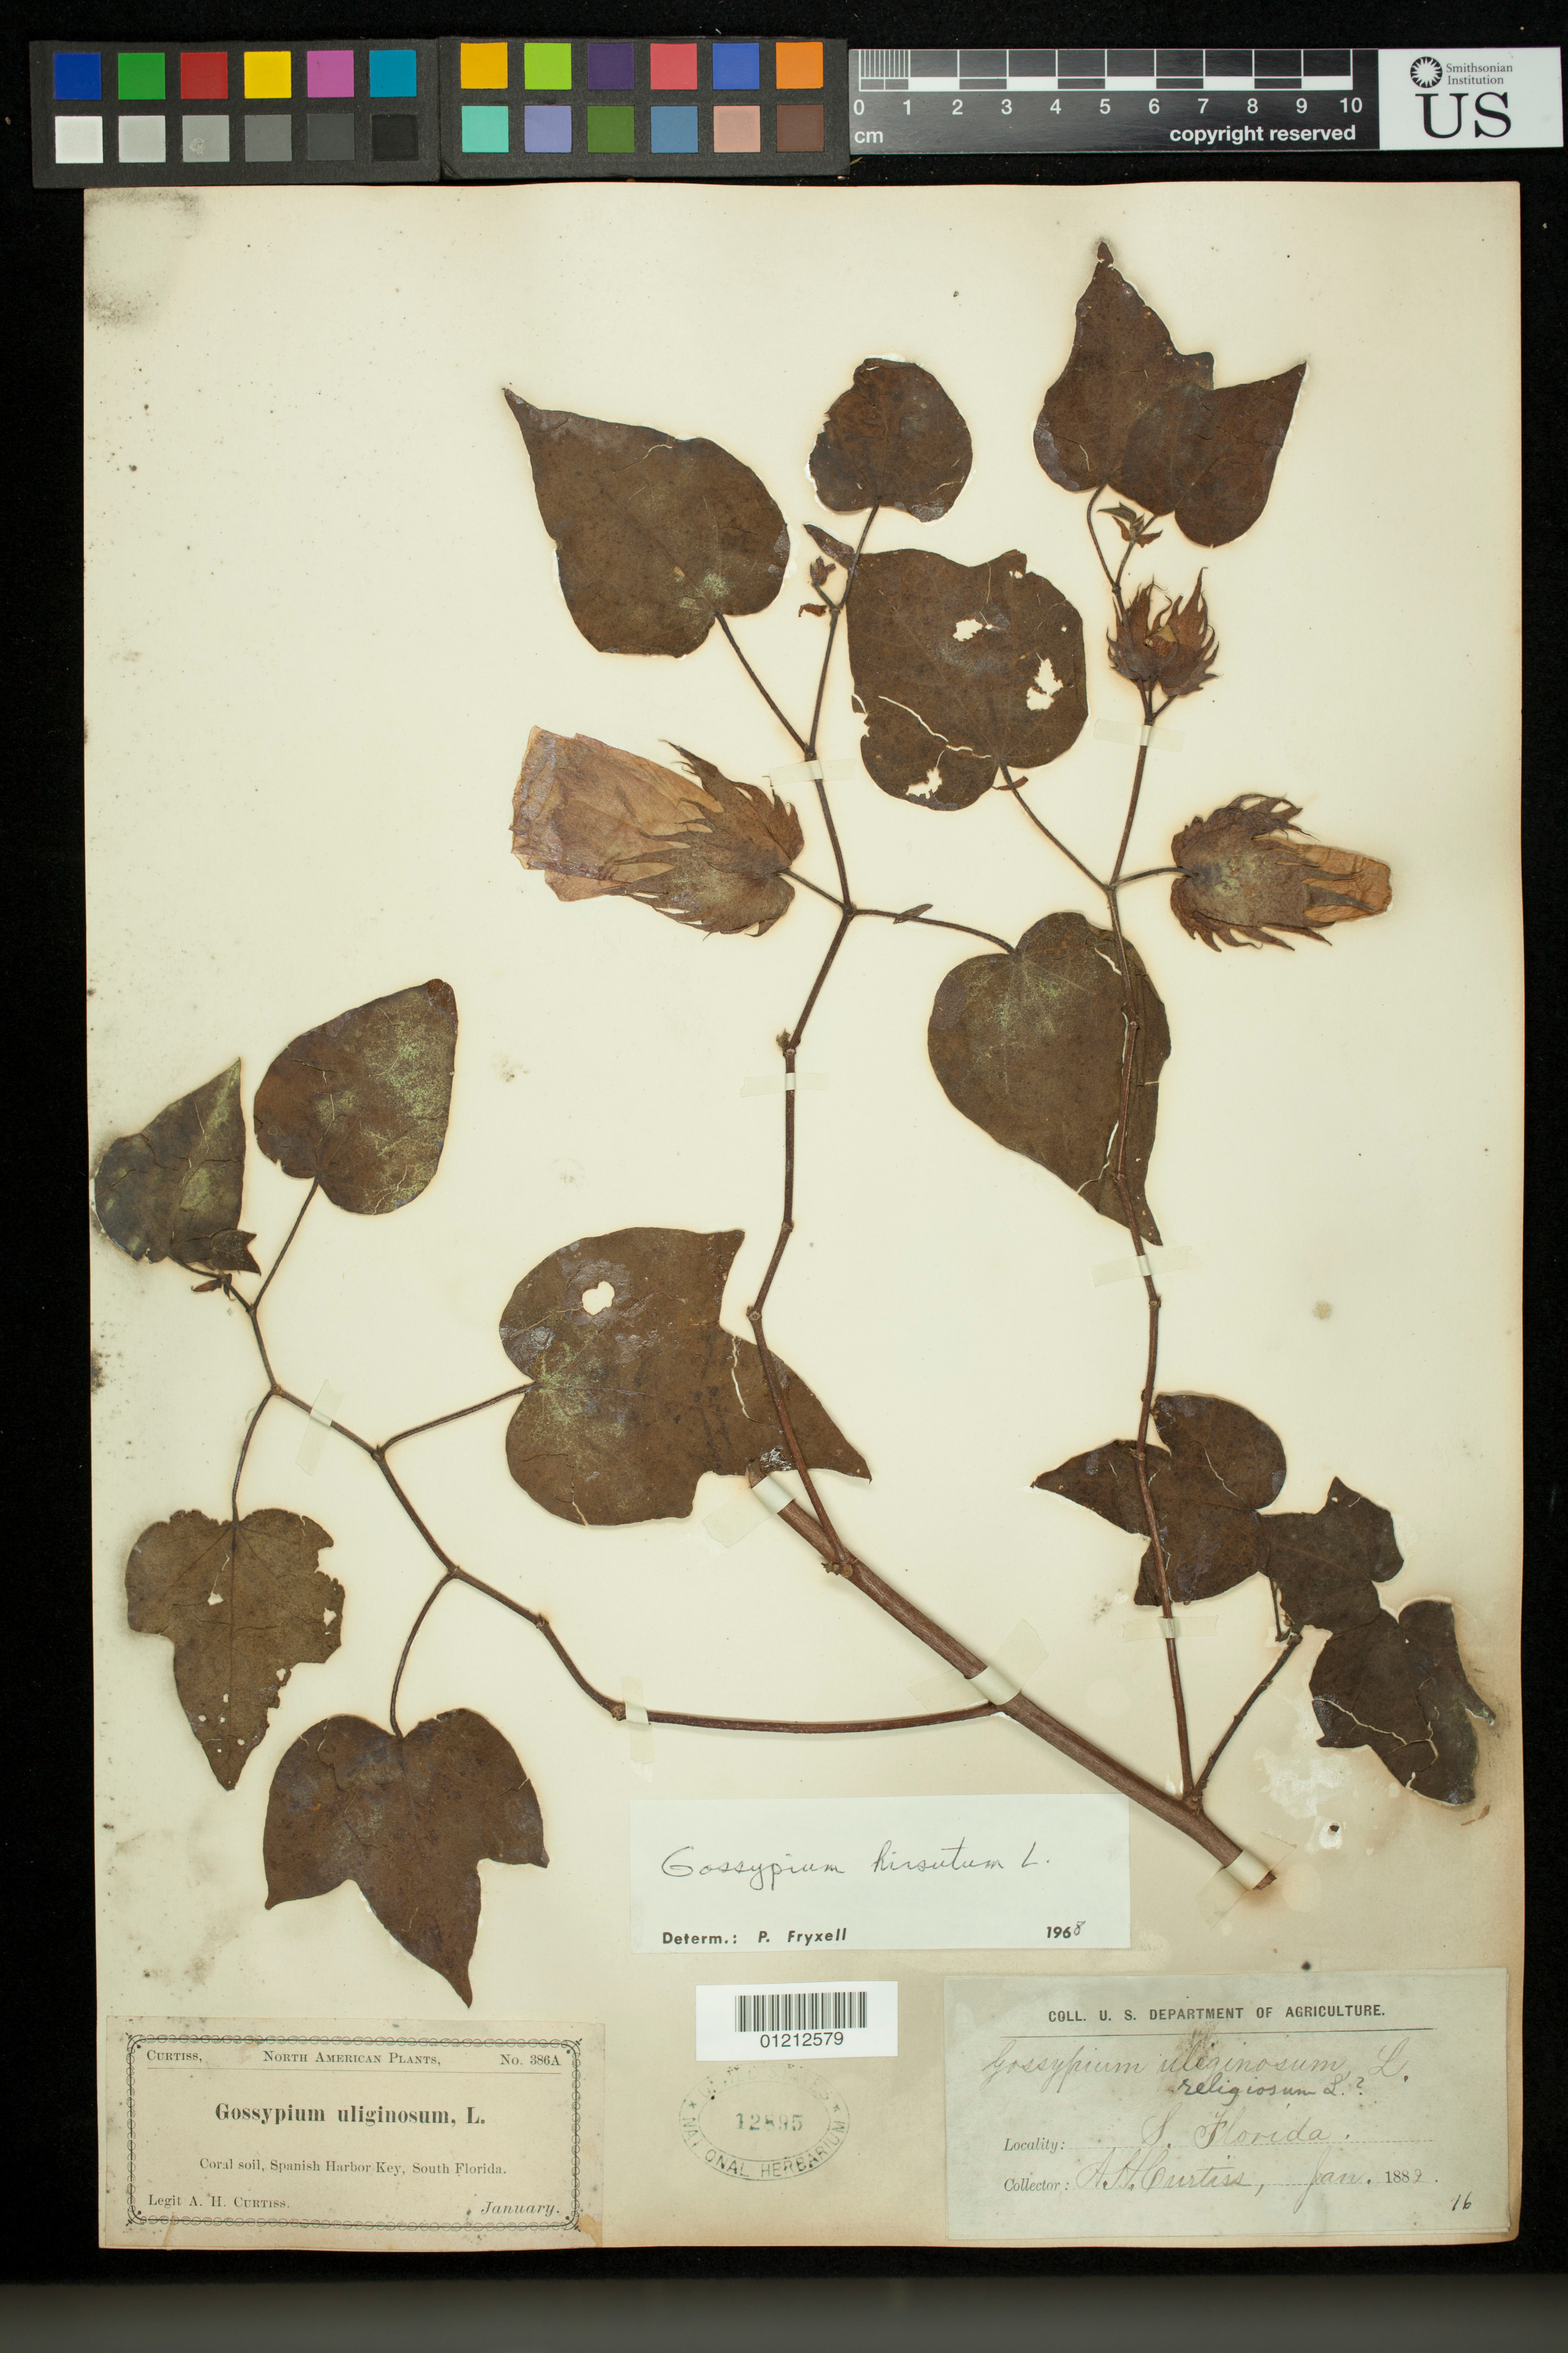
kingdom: Plantae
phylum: Tracheophyta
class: Magnoliopsida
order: Malvales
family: Malvaceae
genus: Gossypium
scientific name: Gossypium hirsutum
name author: L.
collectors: A. H. Curtiss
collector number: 386A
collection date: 1882-01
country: United States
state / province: Florida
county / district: Monroe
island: Spanish Harbor Key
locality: South Florida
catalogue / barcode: US 12895